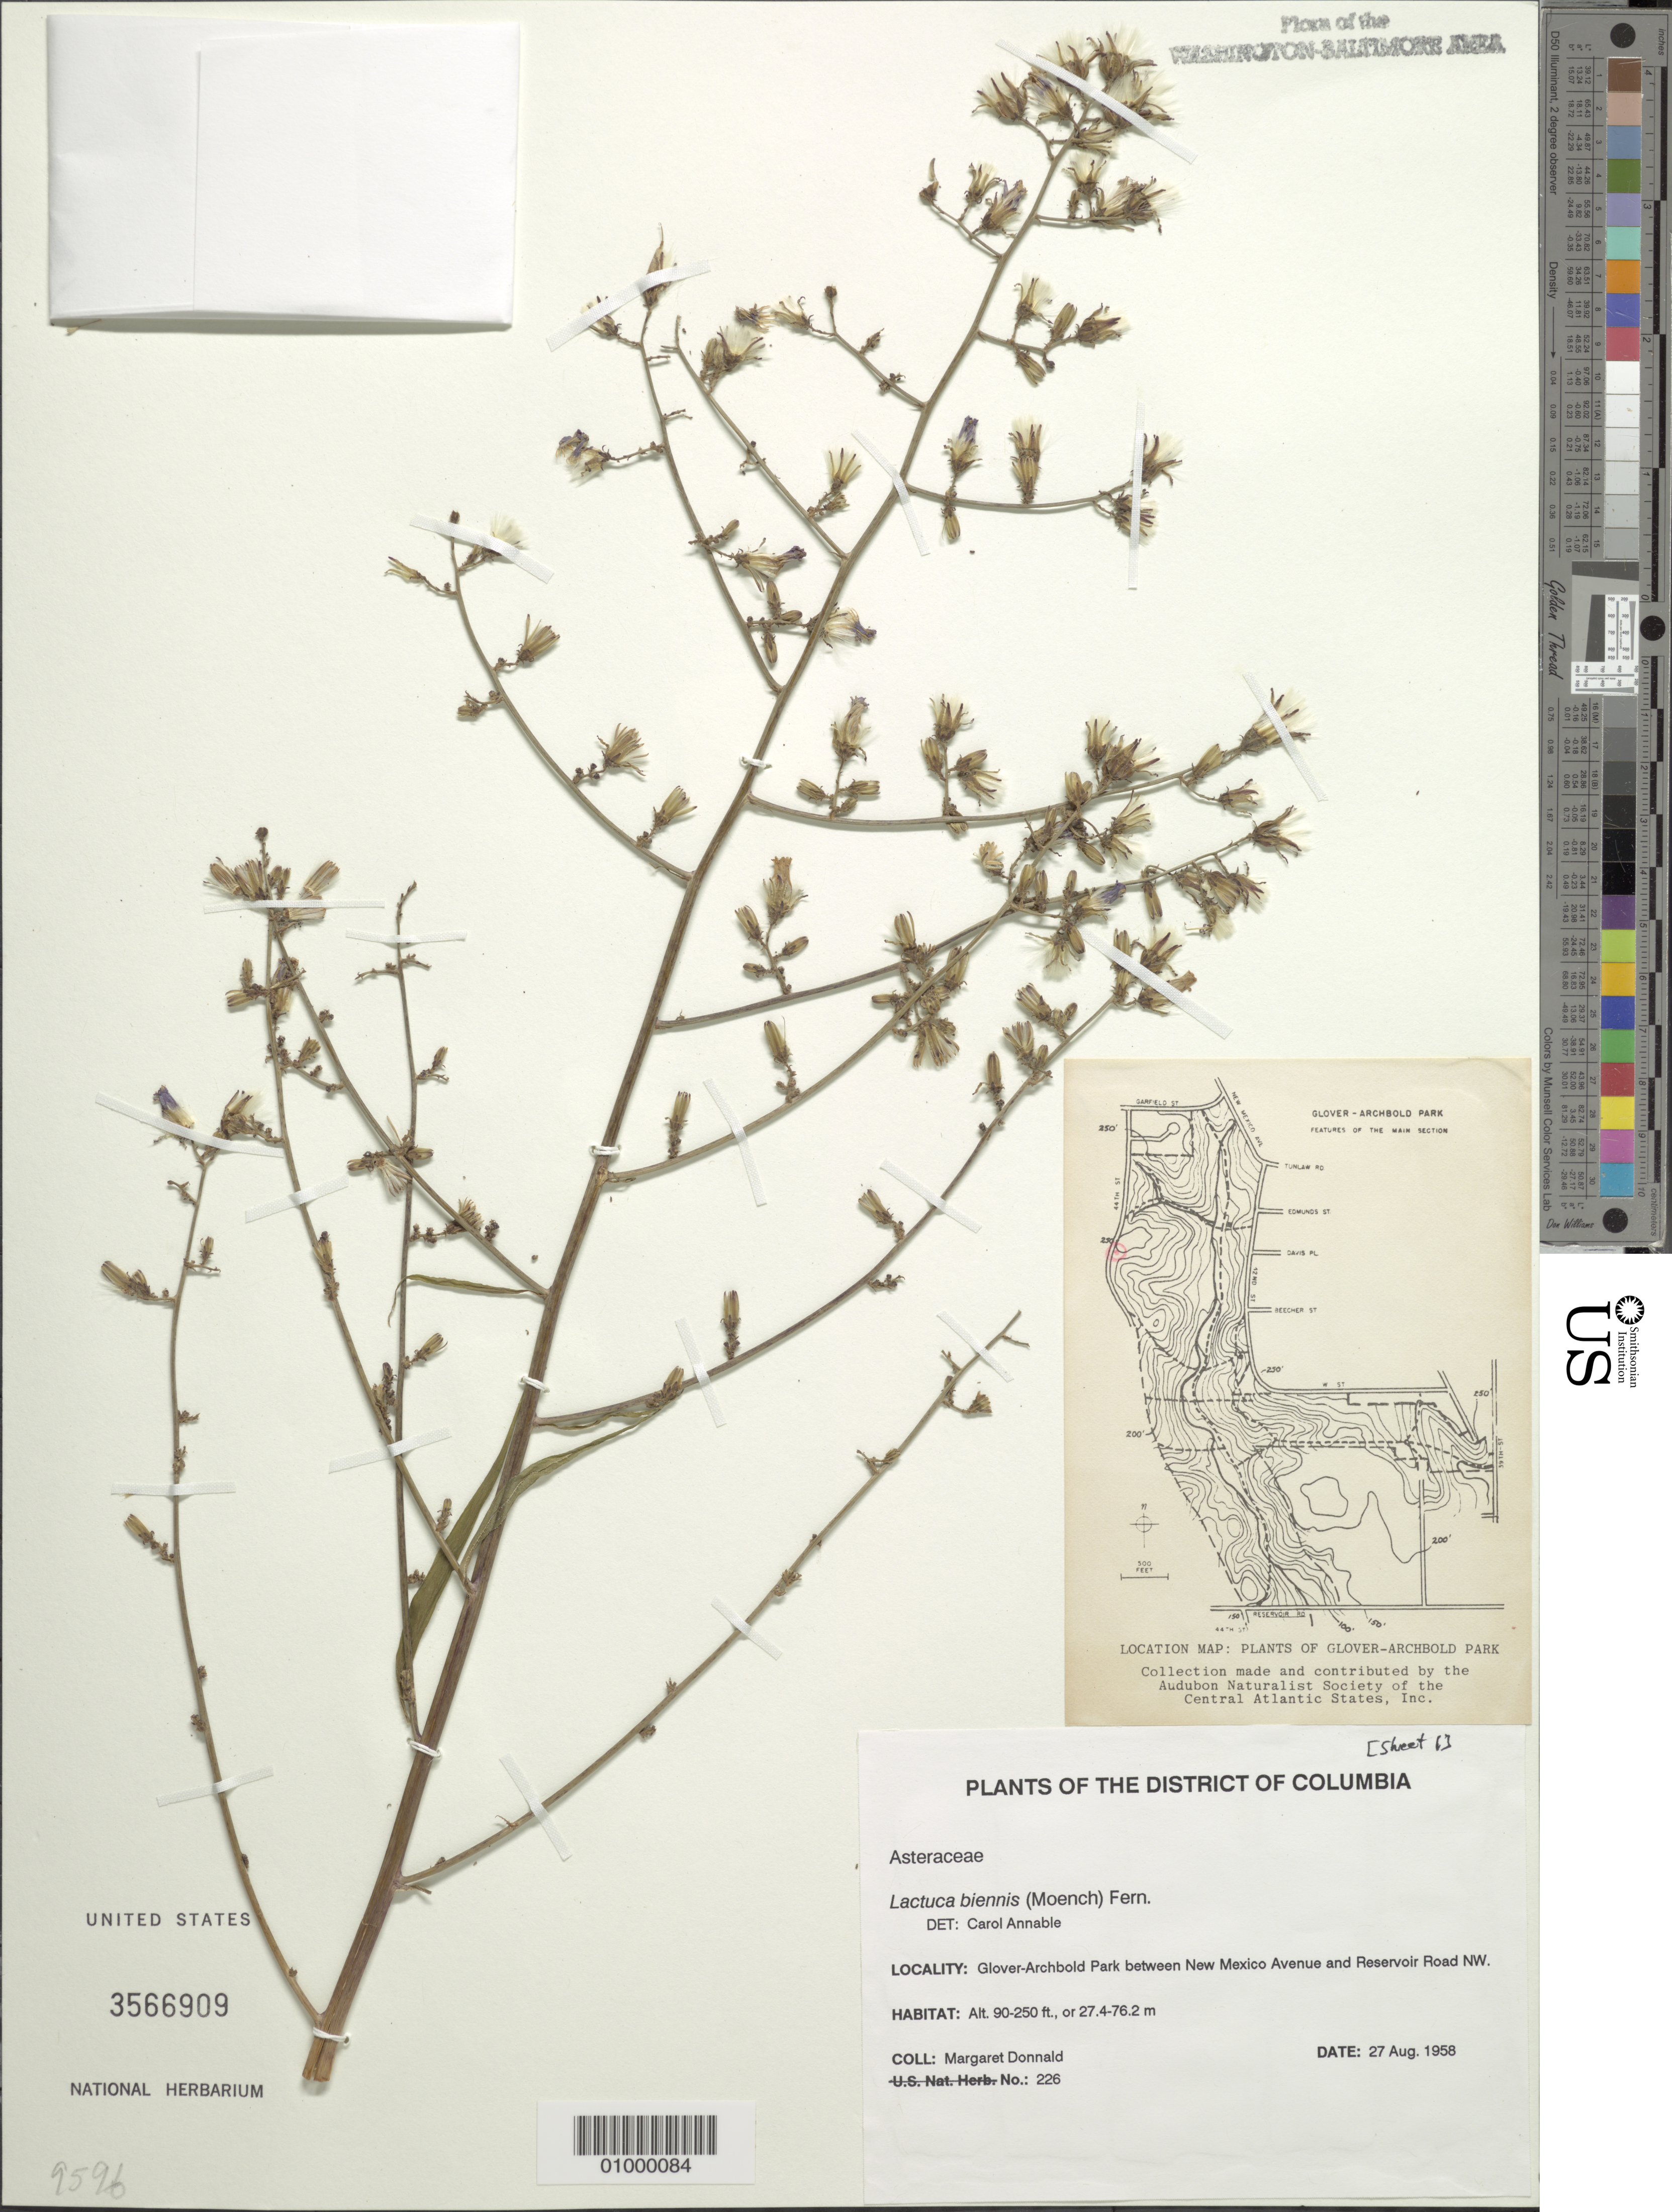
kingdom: Plantae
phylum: Tracheophyta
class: Magnoliopsida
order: Asterales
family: Asteraceae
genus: Lactuca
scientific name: Lactuca biennis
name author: (Moench) Fernald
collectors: M. Donnald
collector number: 226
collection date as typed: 27 Aug 1958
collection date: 1958-08-27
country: United States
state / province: District of Columbia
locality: Glover-Archbold Park between New Mexico Avenue and Reservoir Road NW.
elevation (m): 27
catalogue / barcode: US 3566909